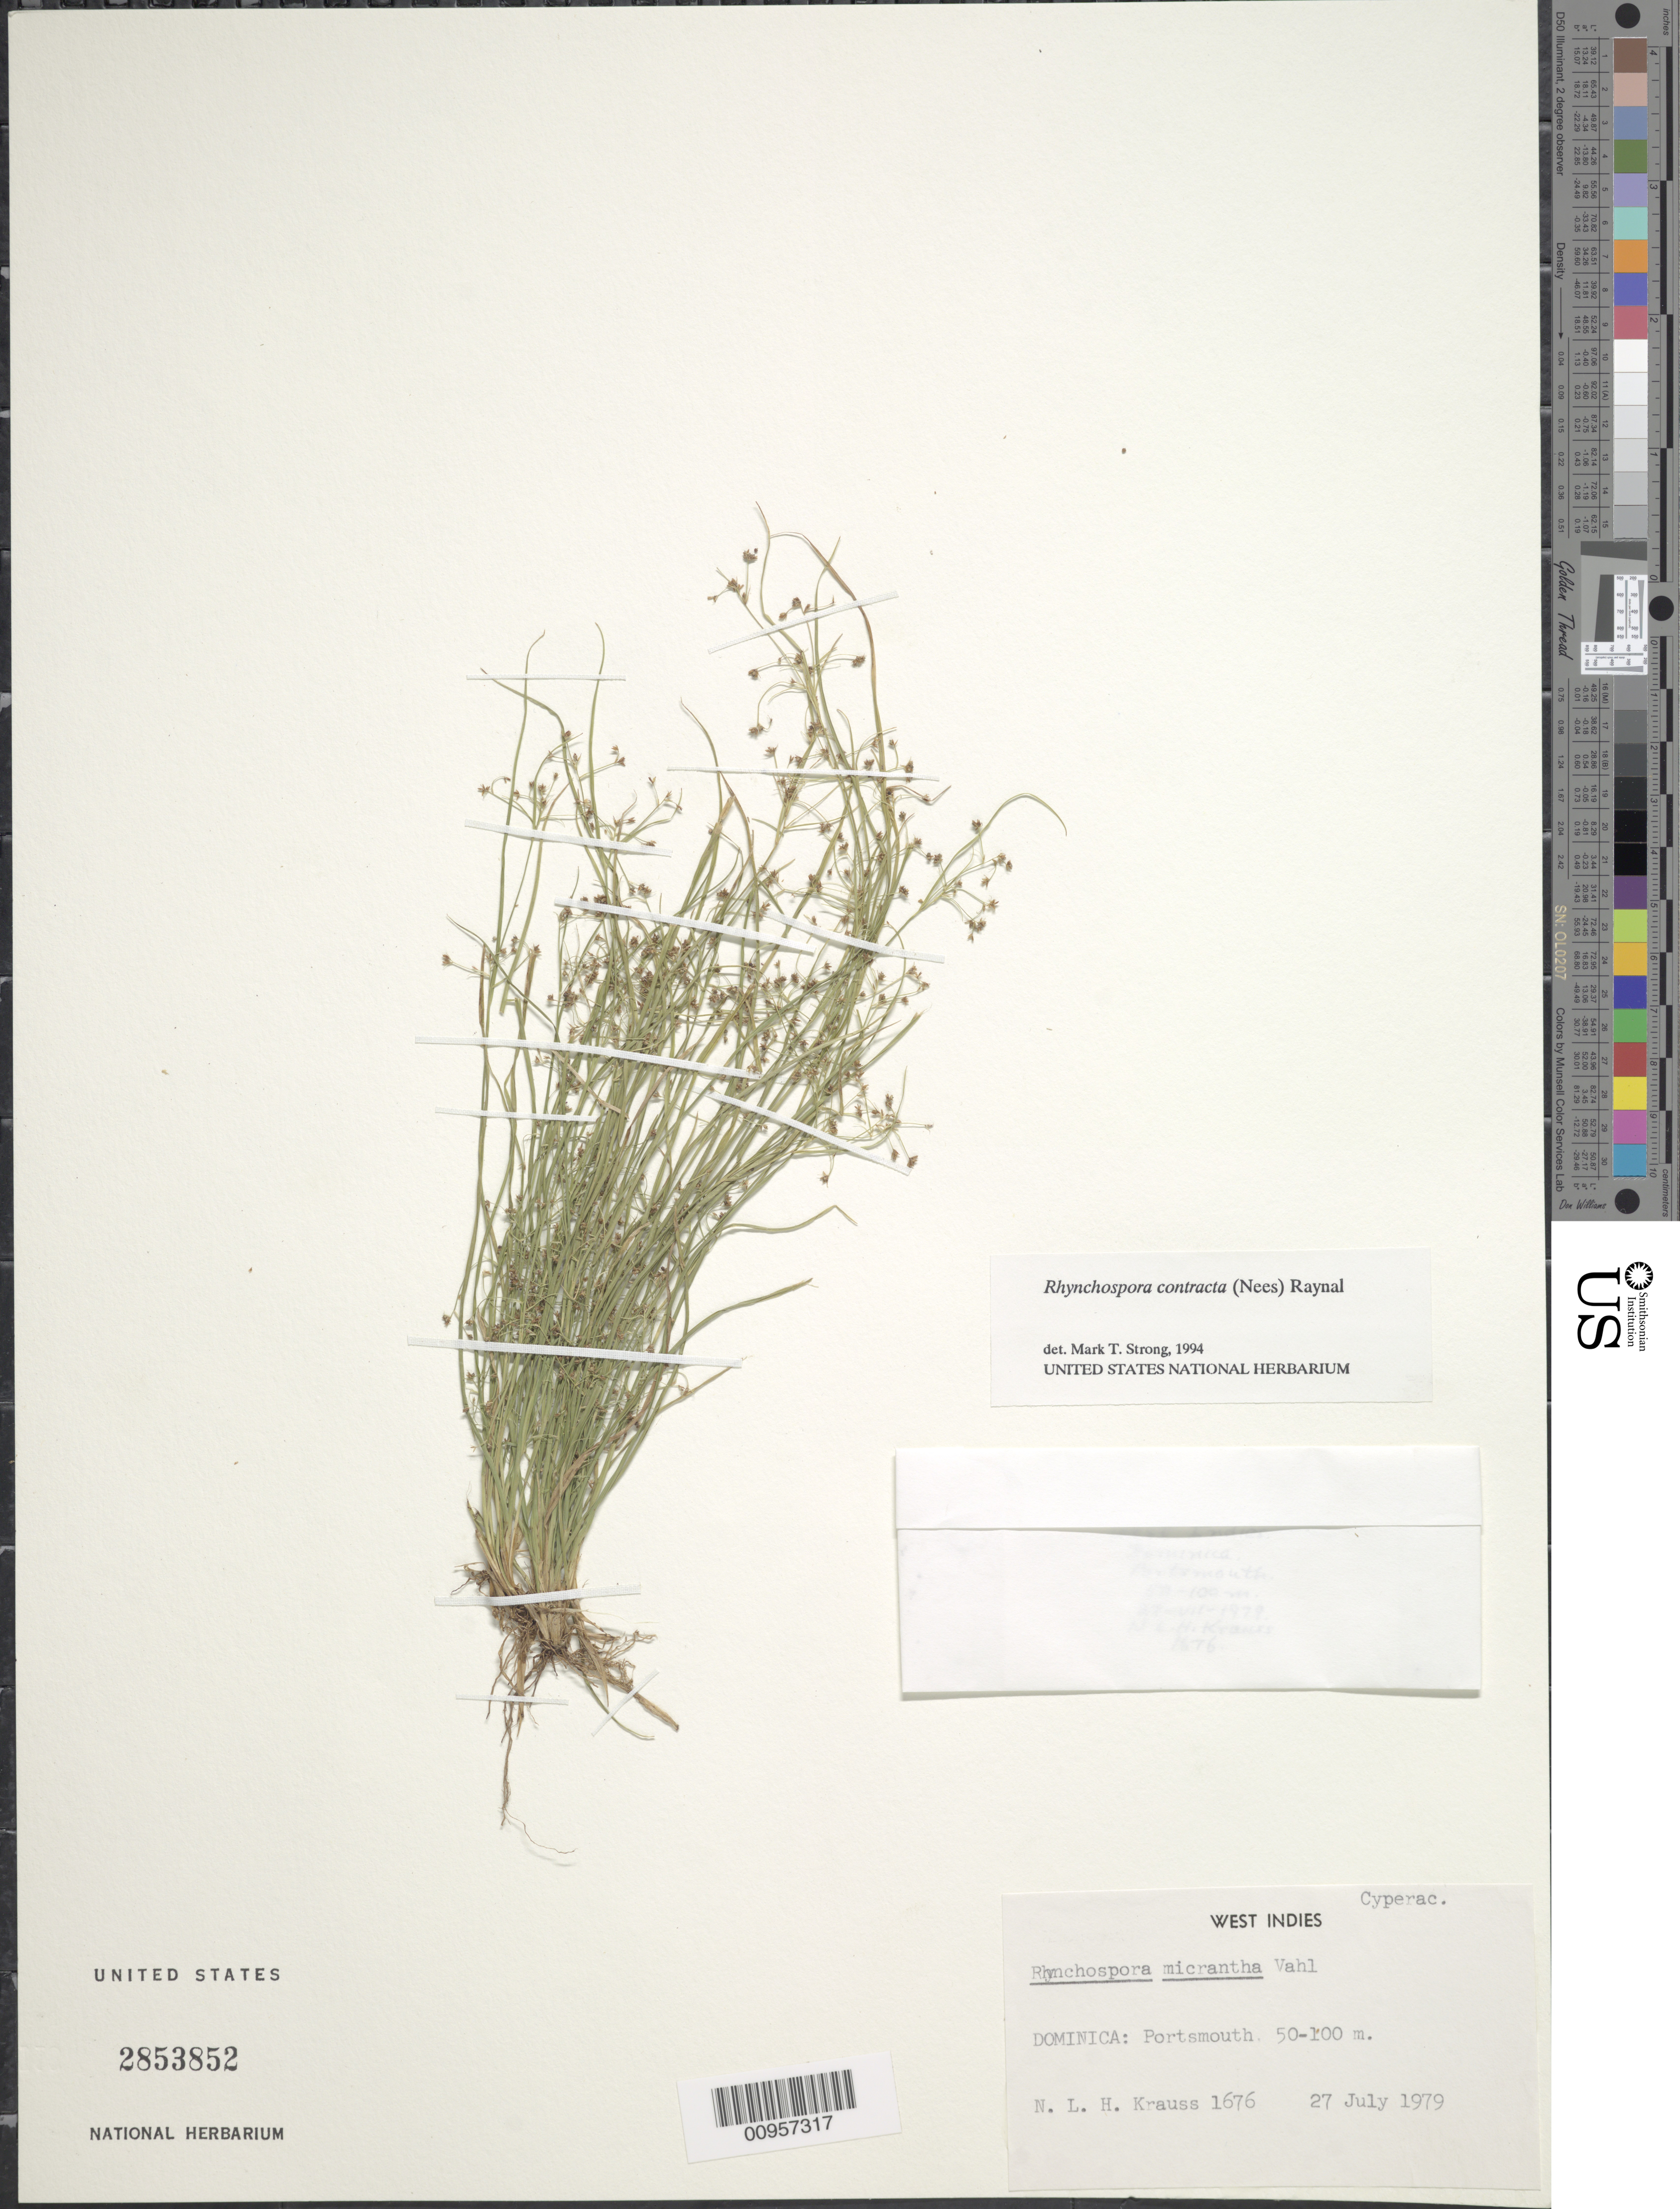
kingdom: Plantae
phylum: Tracheophyta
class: Liliopsida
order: Poales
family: Cyperaceae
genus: Rhynchospora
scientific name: Rhynchospora contracta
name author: (Nees) J. Raynal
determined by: Strong, M. T., (US), Smithsonian Institution - National Museum of Natural History (UNITED STATES)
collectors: N. Krauss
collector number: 1676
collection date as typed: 27 Jul 1979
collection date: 1979-07-27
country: Dominica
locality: Portsmouth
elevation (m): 50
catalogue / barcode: US 2853852